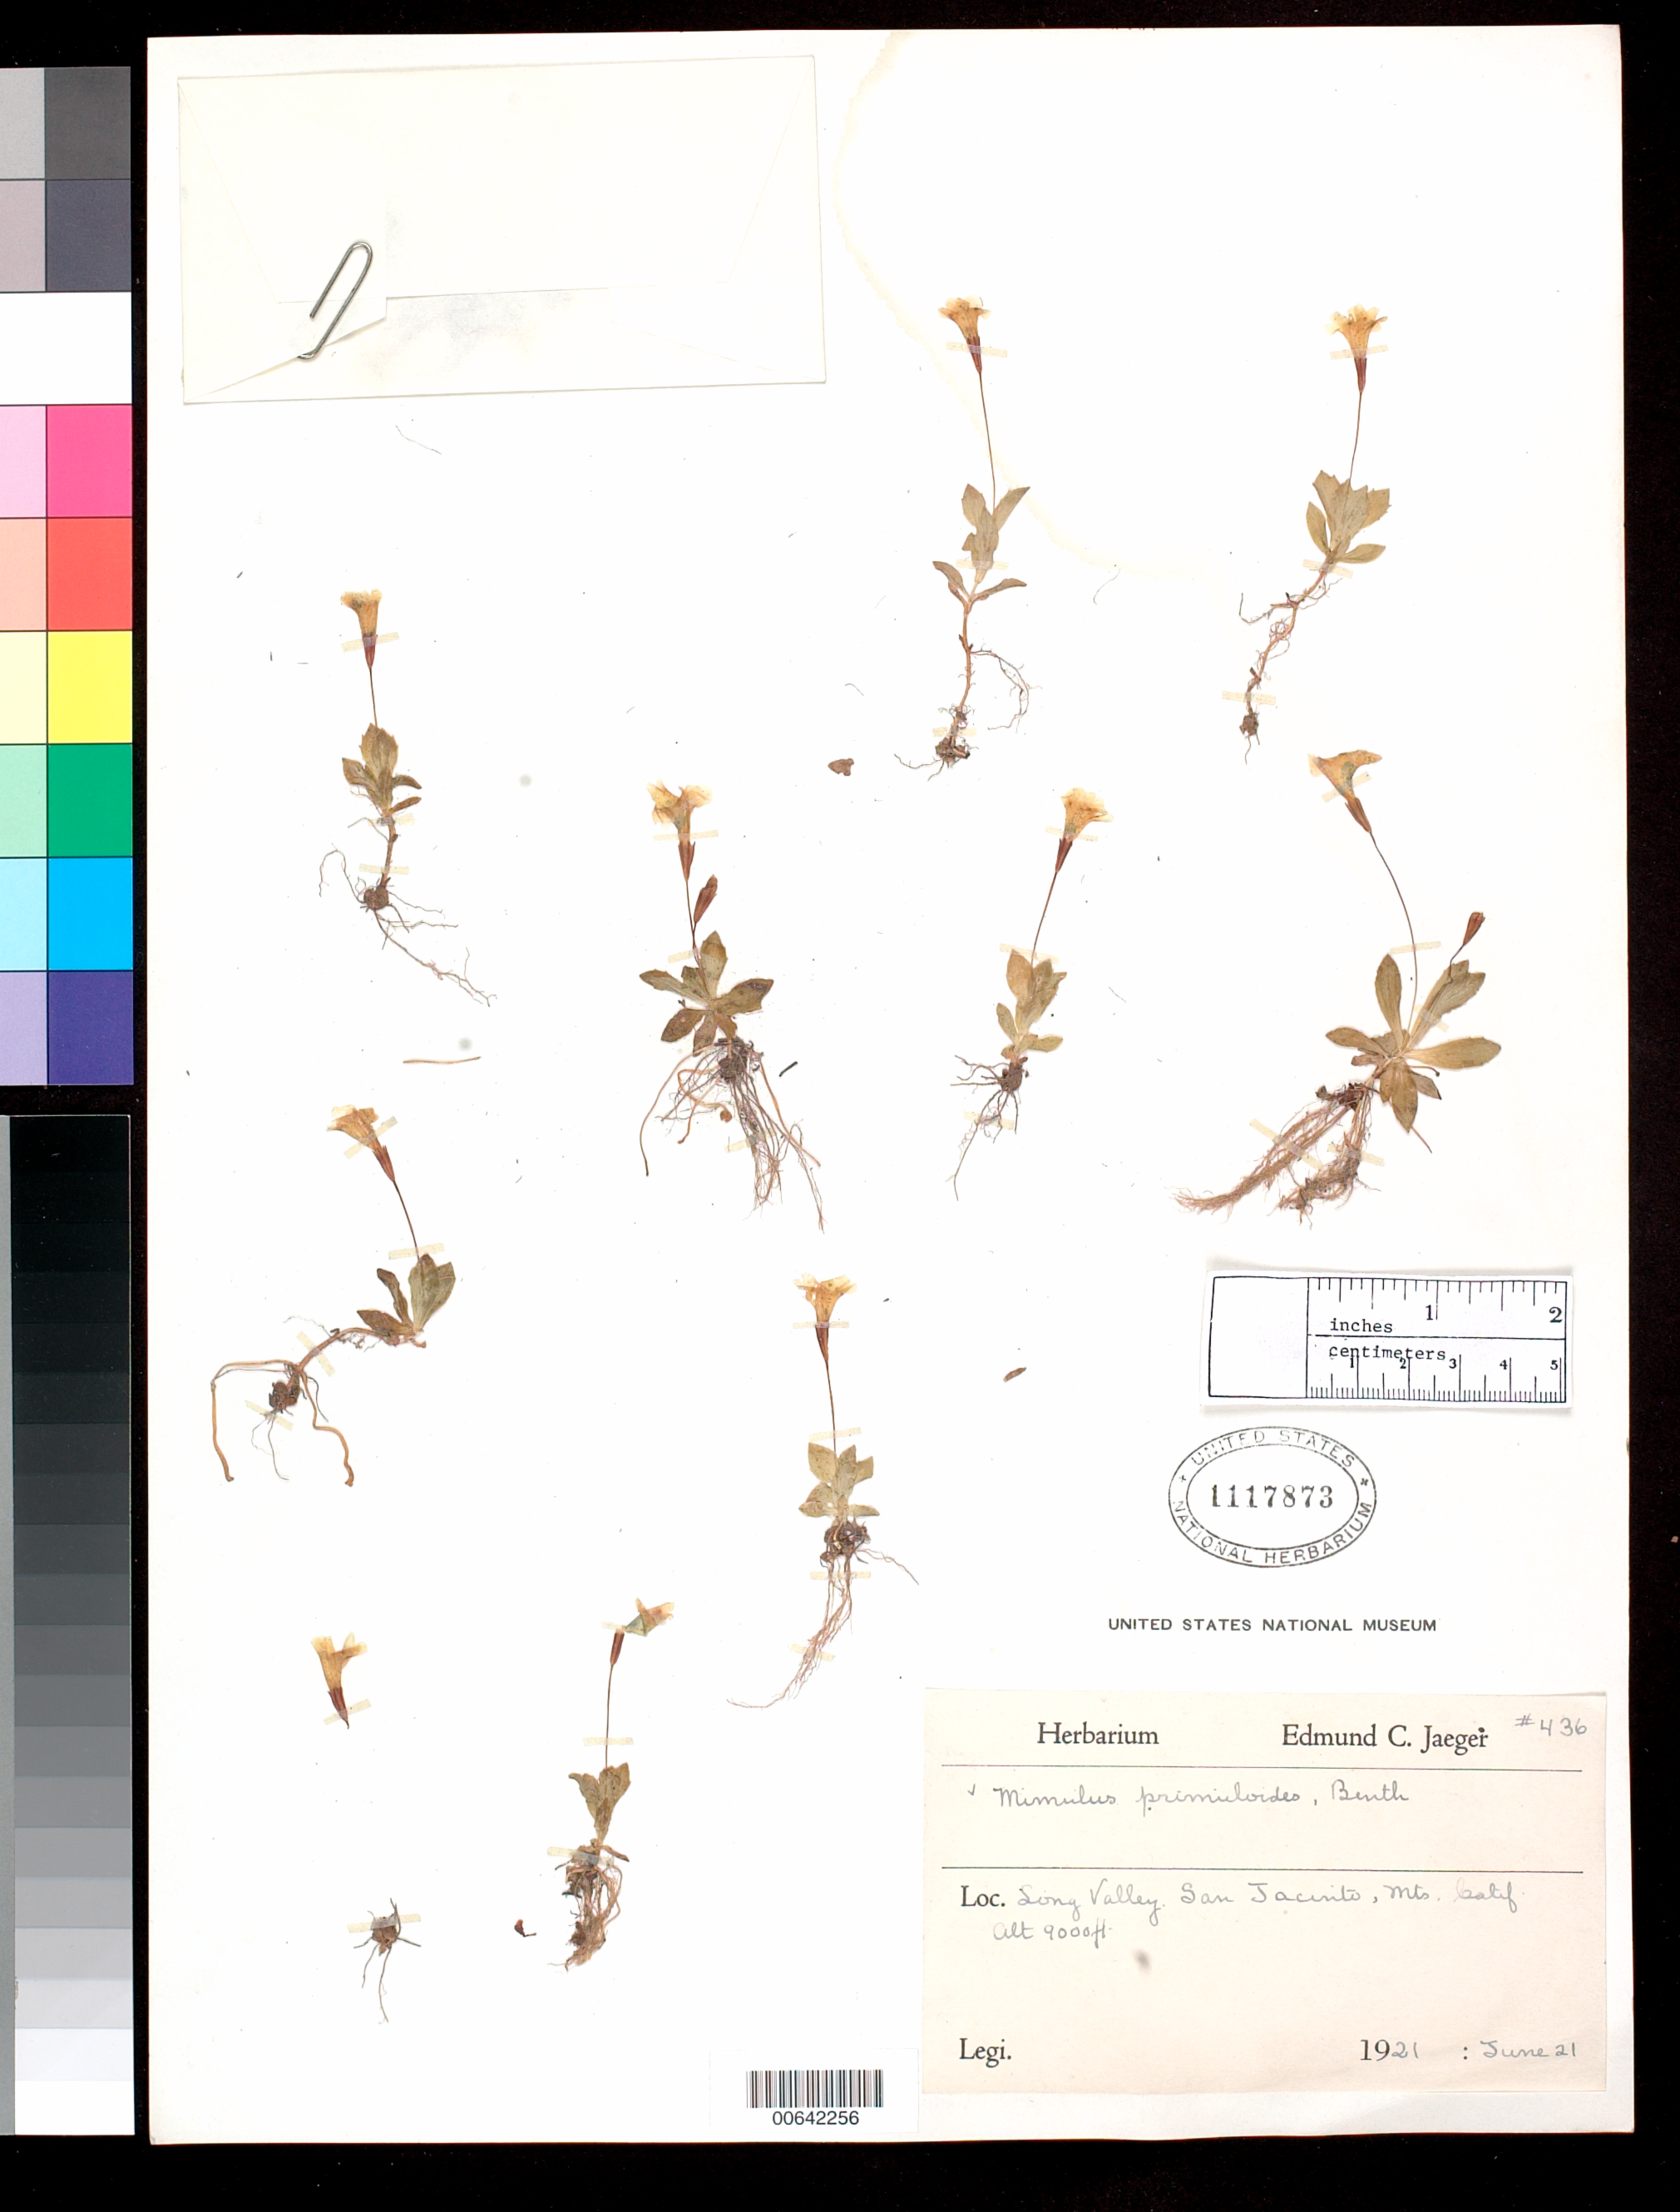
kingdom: Plantae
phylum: Tracheophyta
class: Magnoliopsida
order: Lamiales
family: Phrymaceae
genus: Mimulus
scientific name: Mimulus primuloides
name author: Benth.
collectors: E. Jaeger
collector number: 436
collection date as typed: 21 Jun 1921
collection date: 1921-06-21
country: United States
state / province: California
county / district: Riverside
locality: Long Valley, San Jacinto Mts.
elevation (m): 2743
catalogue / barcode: US 1117873